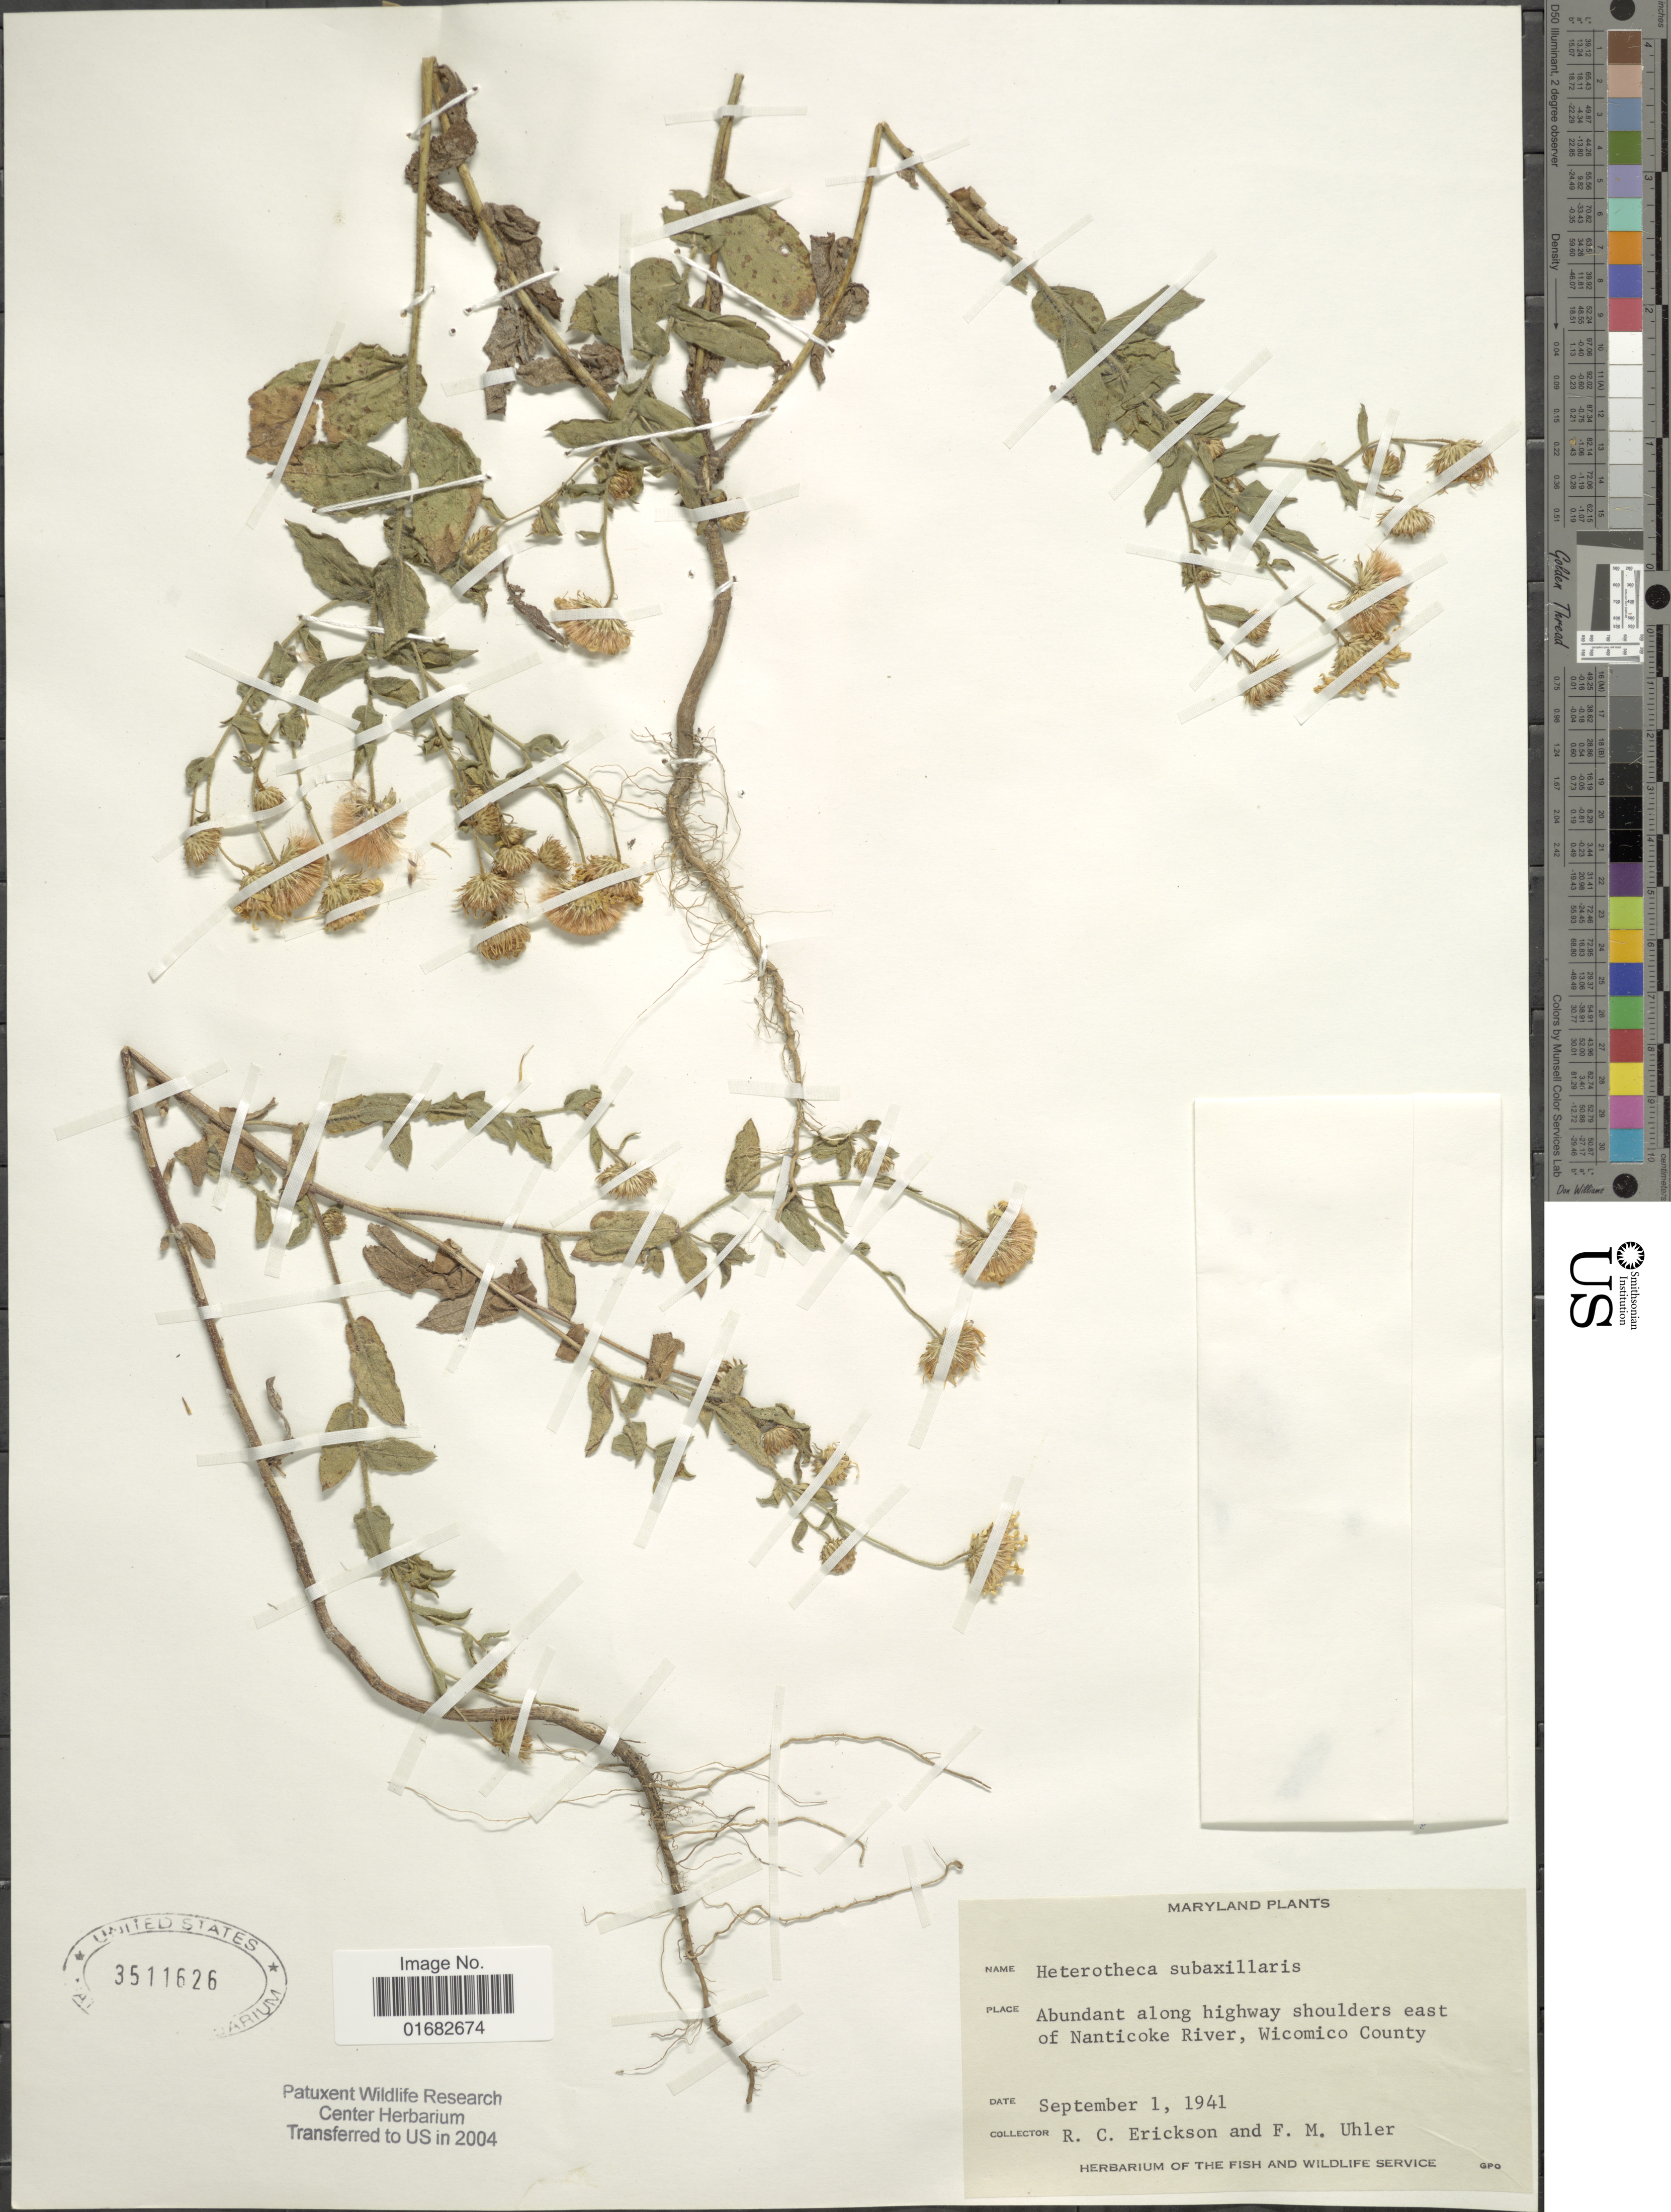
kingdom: Plantae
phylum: Tracheophyta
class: Magnoliopsida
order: Asterales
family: Asteraceae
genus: Heterotheca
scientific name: Heterotheca subaxillaris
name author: (Lam.) Britton & Rusby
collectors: R. Erickson & F. M. Uhler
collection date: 1941-09-01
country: United States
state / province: Maryland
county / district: Wicomico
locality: Along highway shoulders east of Nanticoke River, Wicomico County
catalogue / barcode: US 3511626